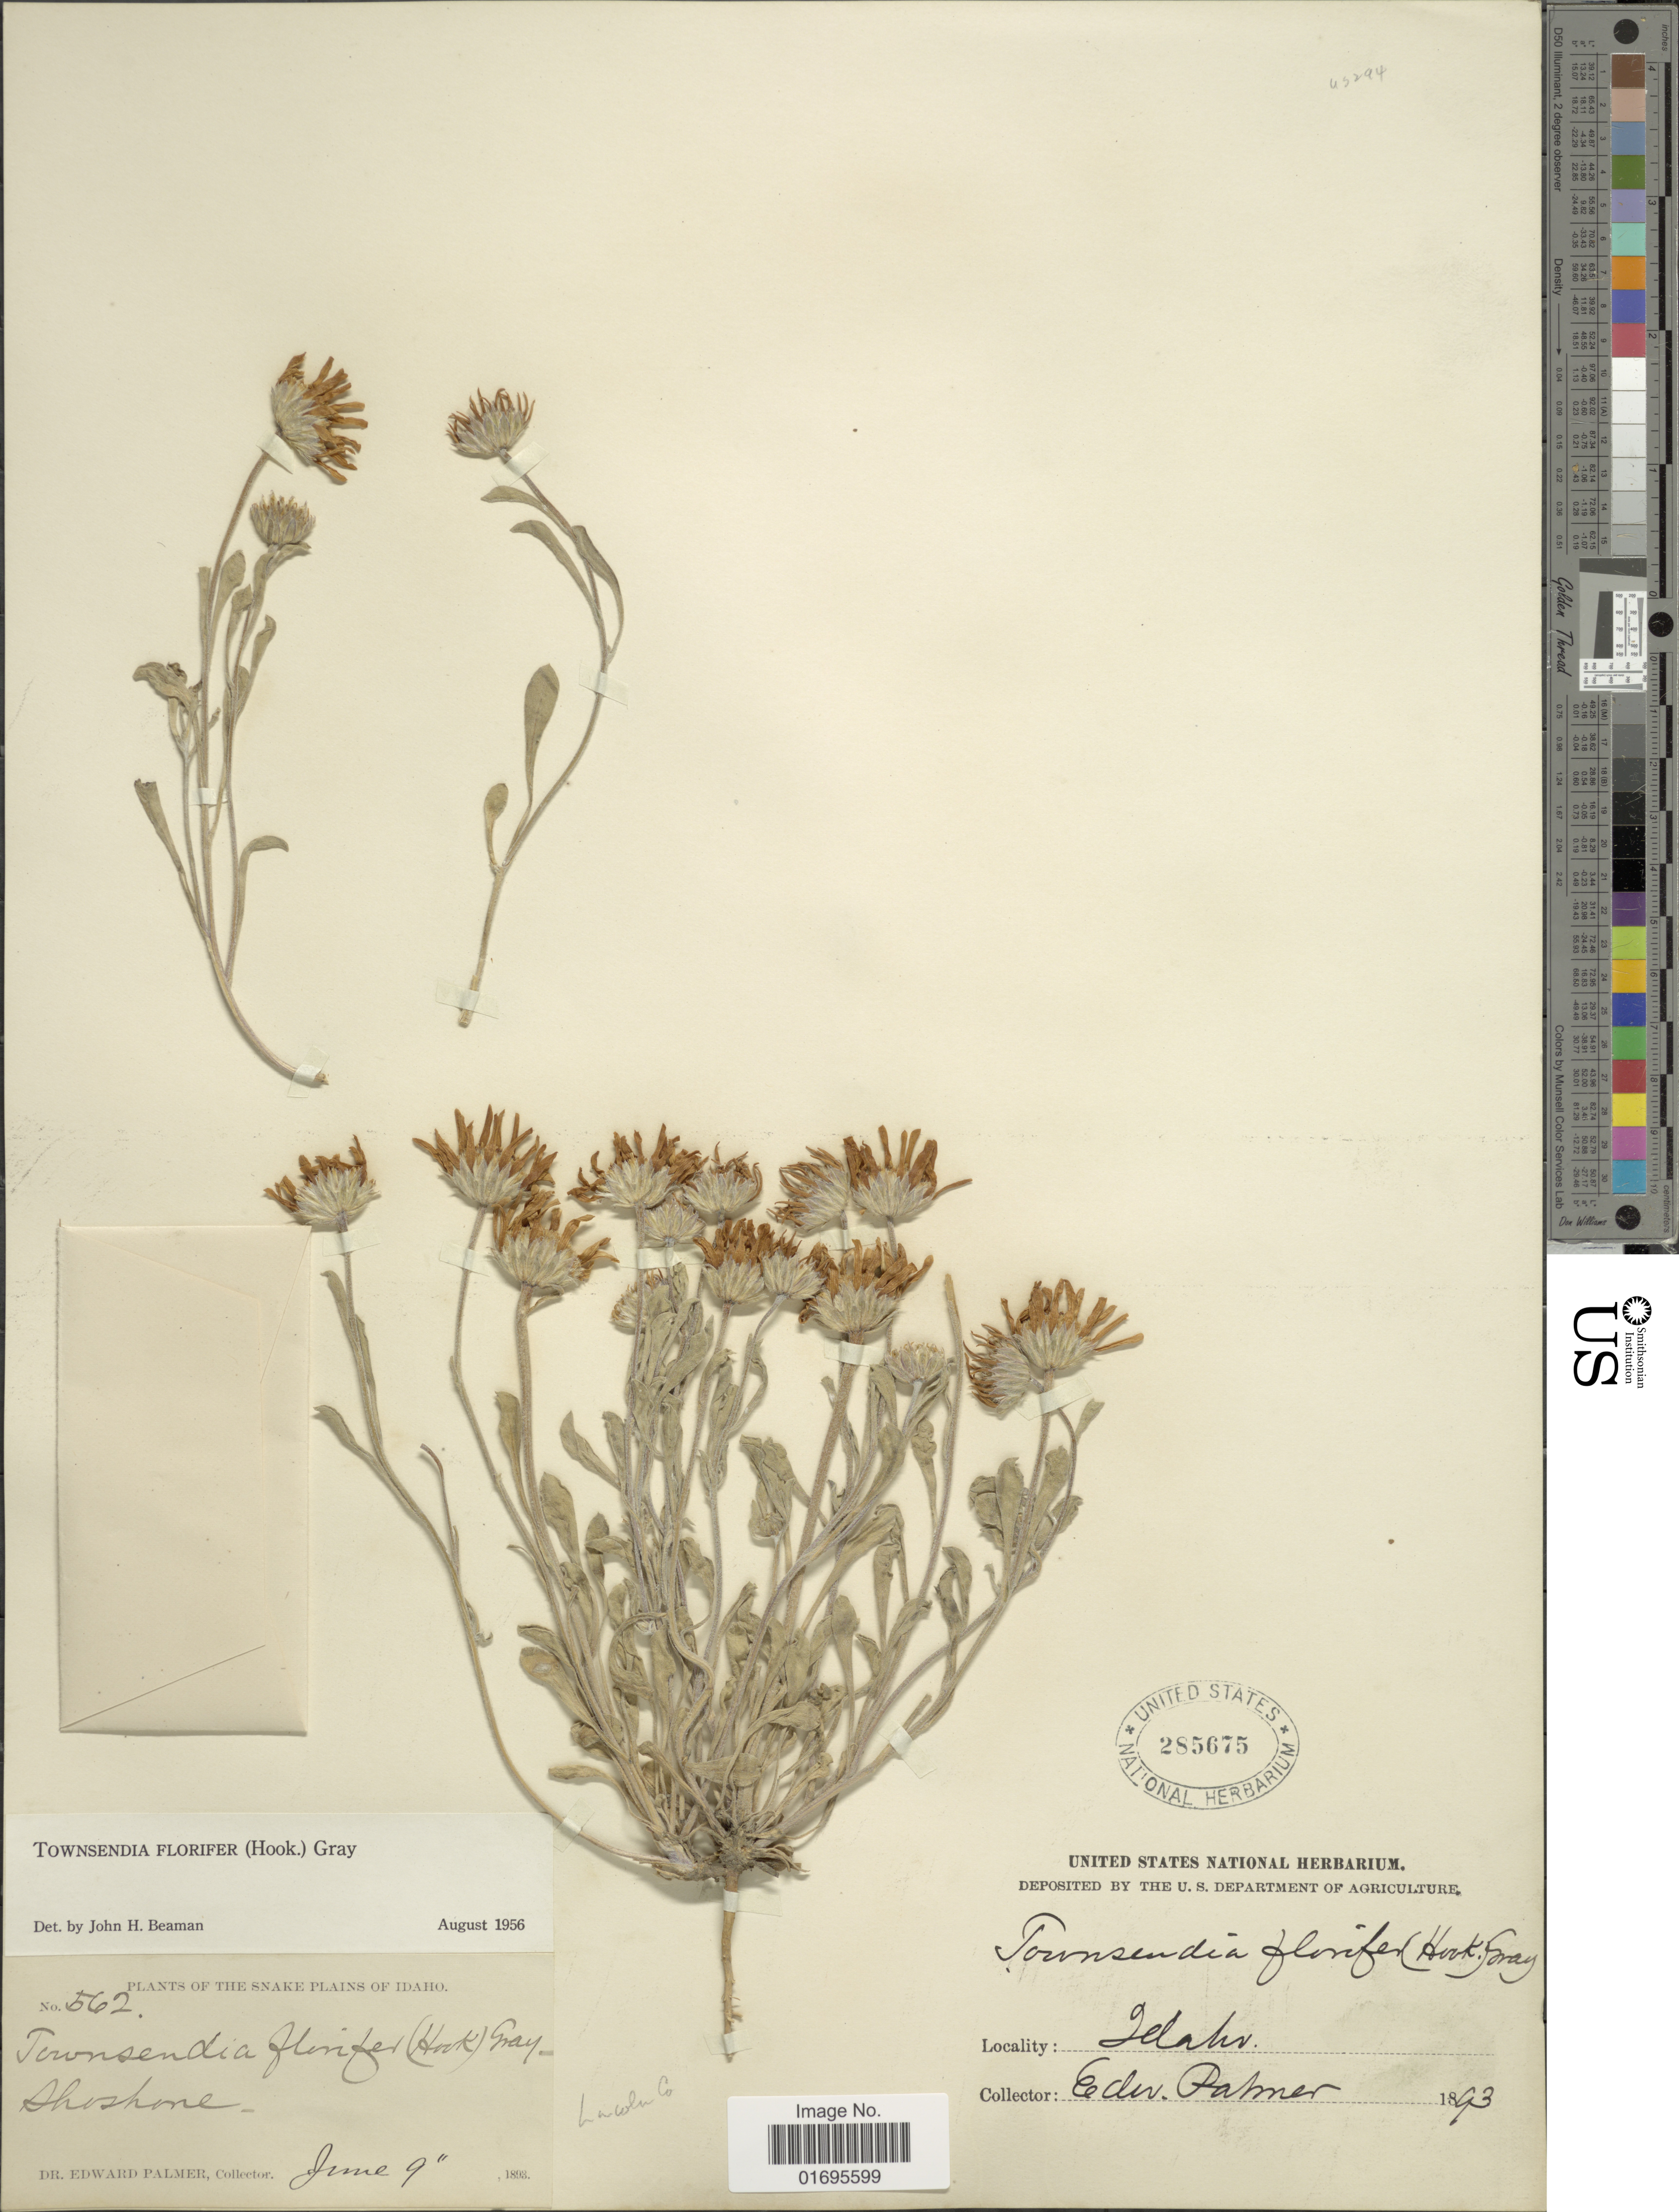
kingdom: Plantae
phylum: Tracheophyta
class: Magnoliopsida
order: Asterales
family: Asteraceae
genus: Townsendia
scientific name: Townsendia florifer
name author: (Hook.) A. Gray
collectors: E. Palmer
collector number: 562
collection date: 1893-06-09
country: United States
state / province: Idaho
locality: Snake Plain of Idaho, Shoshone.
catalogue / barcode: US 285675